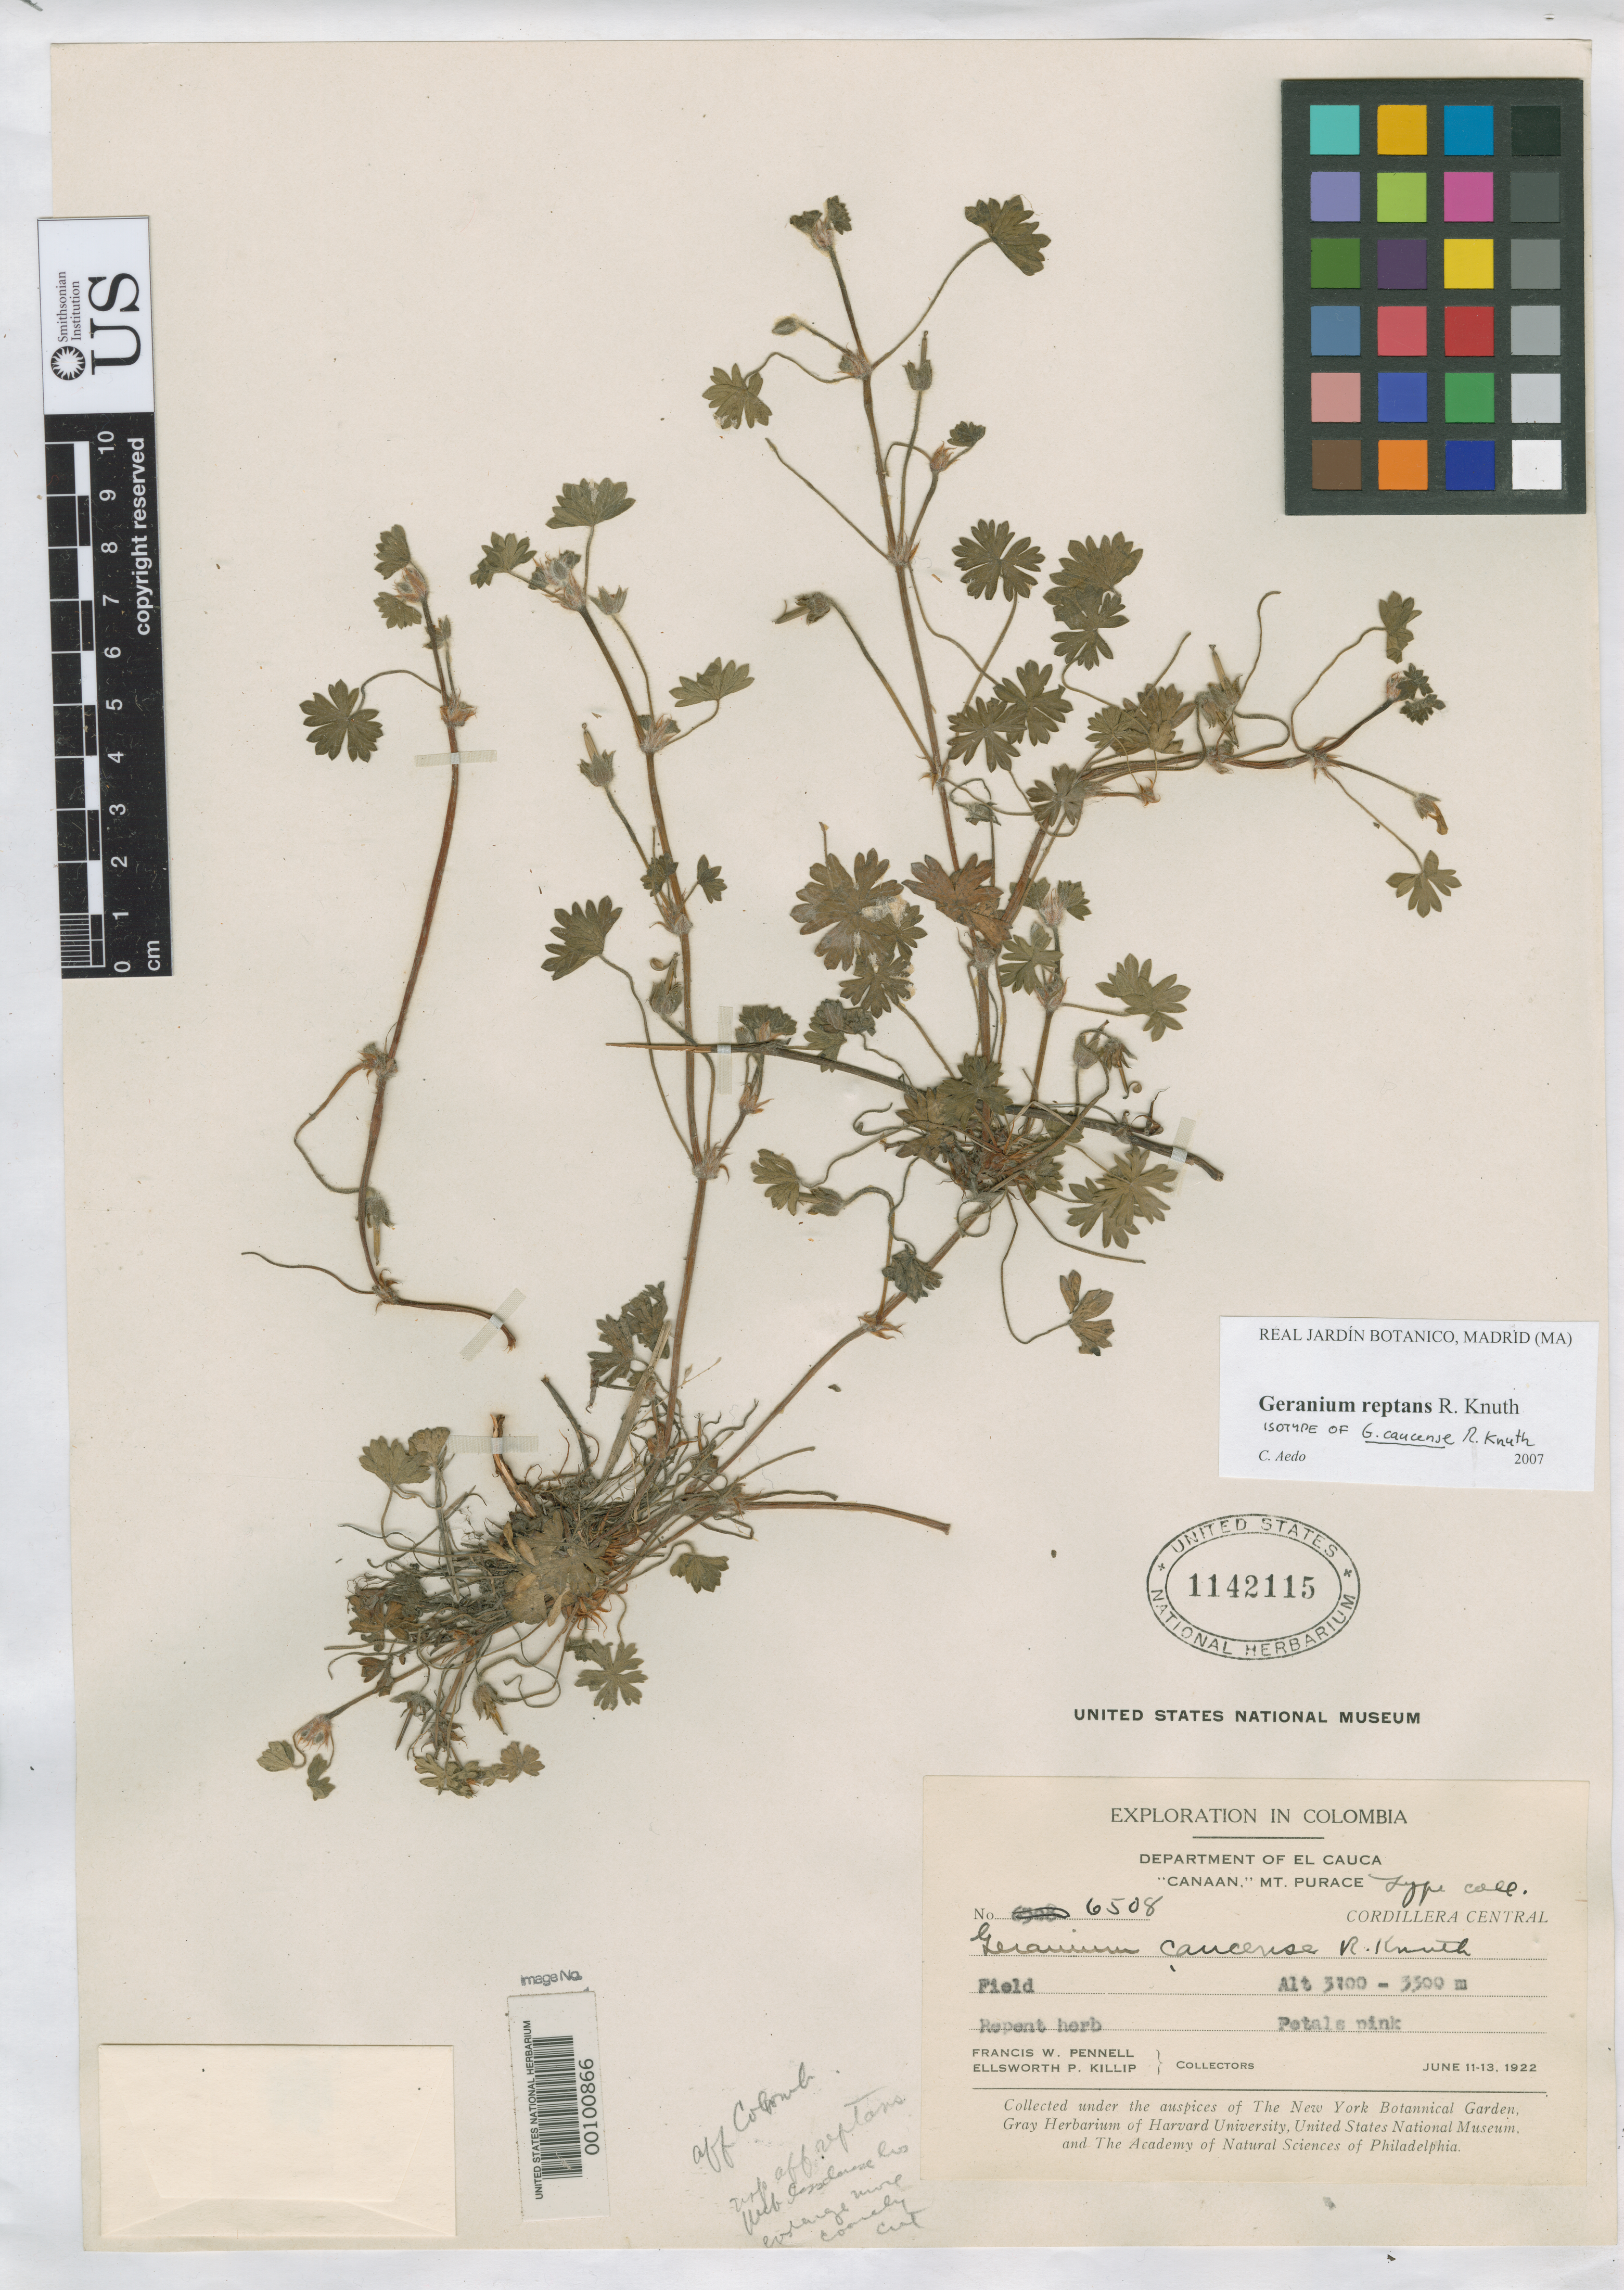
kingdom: Plantae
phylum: Tracheophyta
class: Magnoliopsida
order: Geraniales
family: Geraniaceae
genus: Geranium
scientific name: Geranium caucense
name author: R. Knuth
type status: Isotype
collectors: F. W. Pennell & E. P. Killip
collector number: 6508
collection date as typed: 11 Jun 1922 to 13 Jun 1922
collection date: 1922-06-11/1922-06-13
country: Colombia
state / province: Cauca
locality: Canaan, Mt. Purace.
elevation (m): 3100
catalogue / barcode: US 1142115